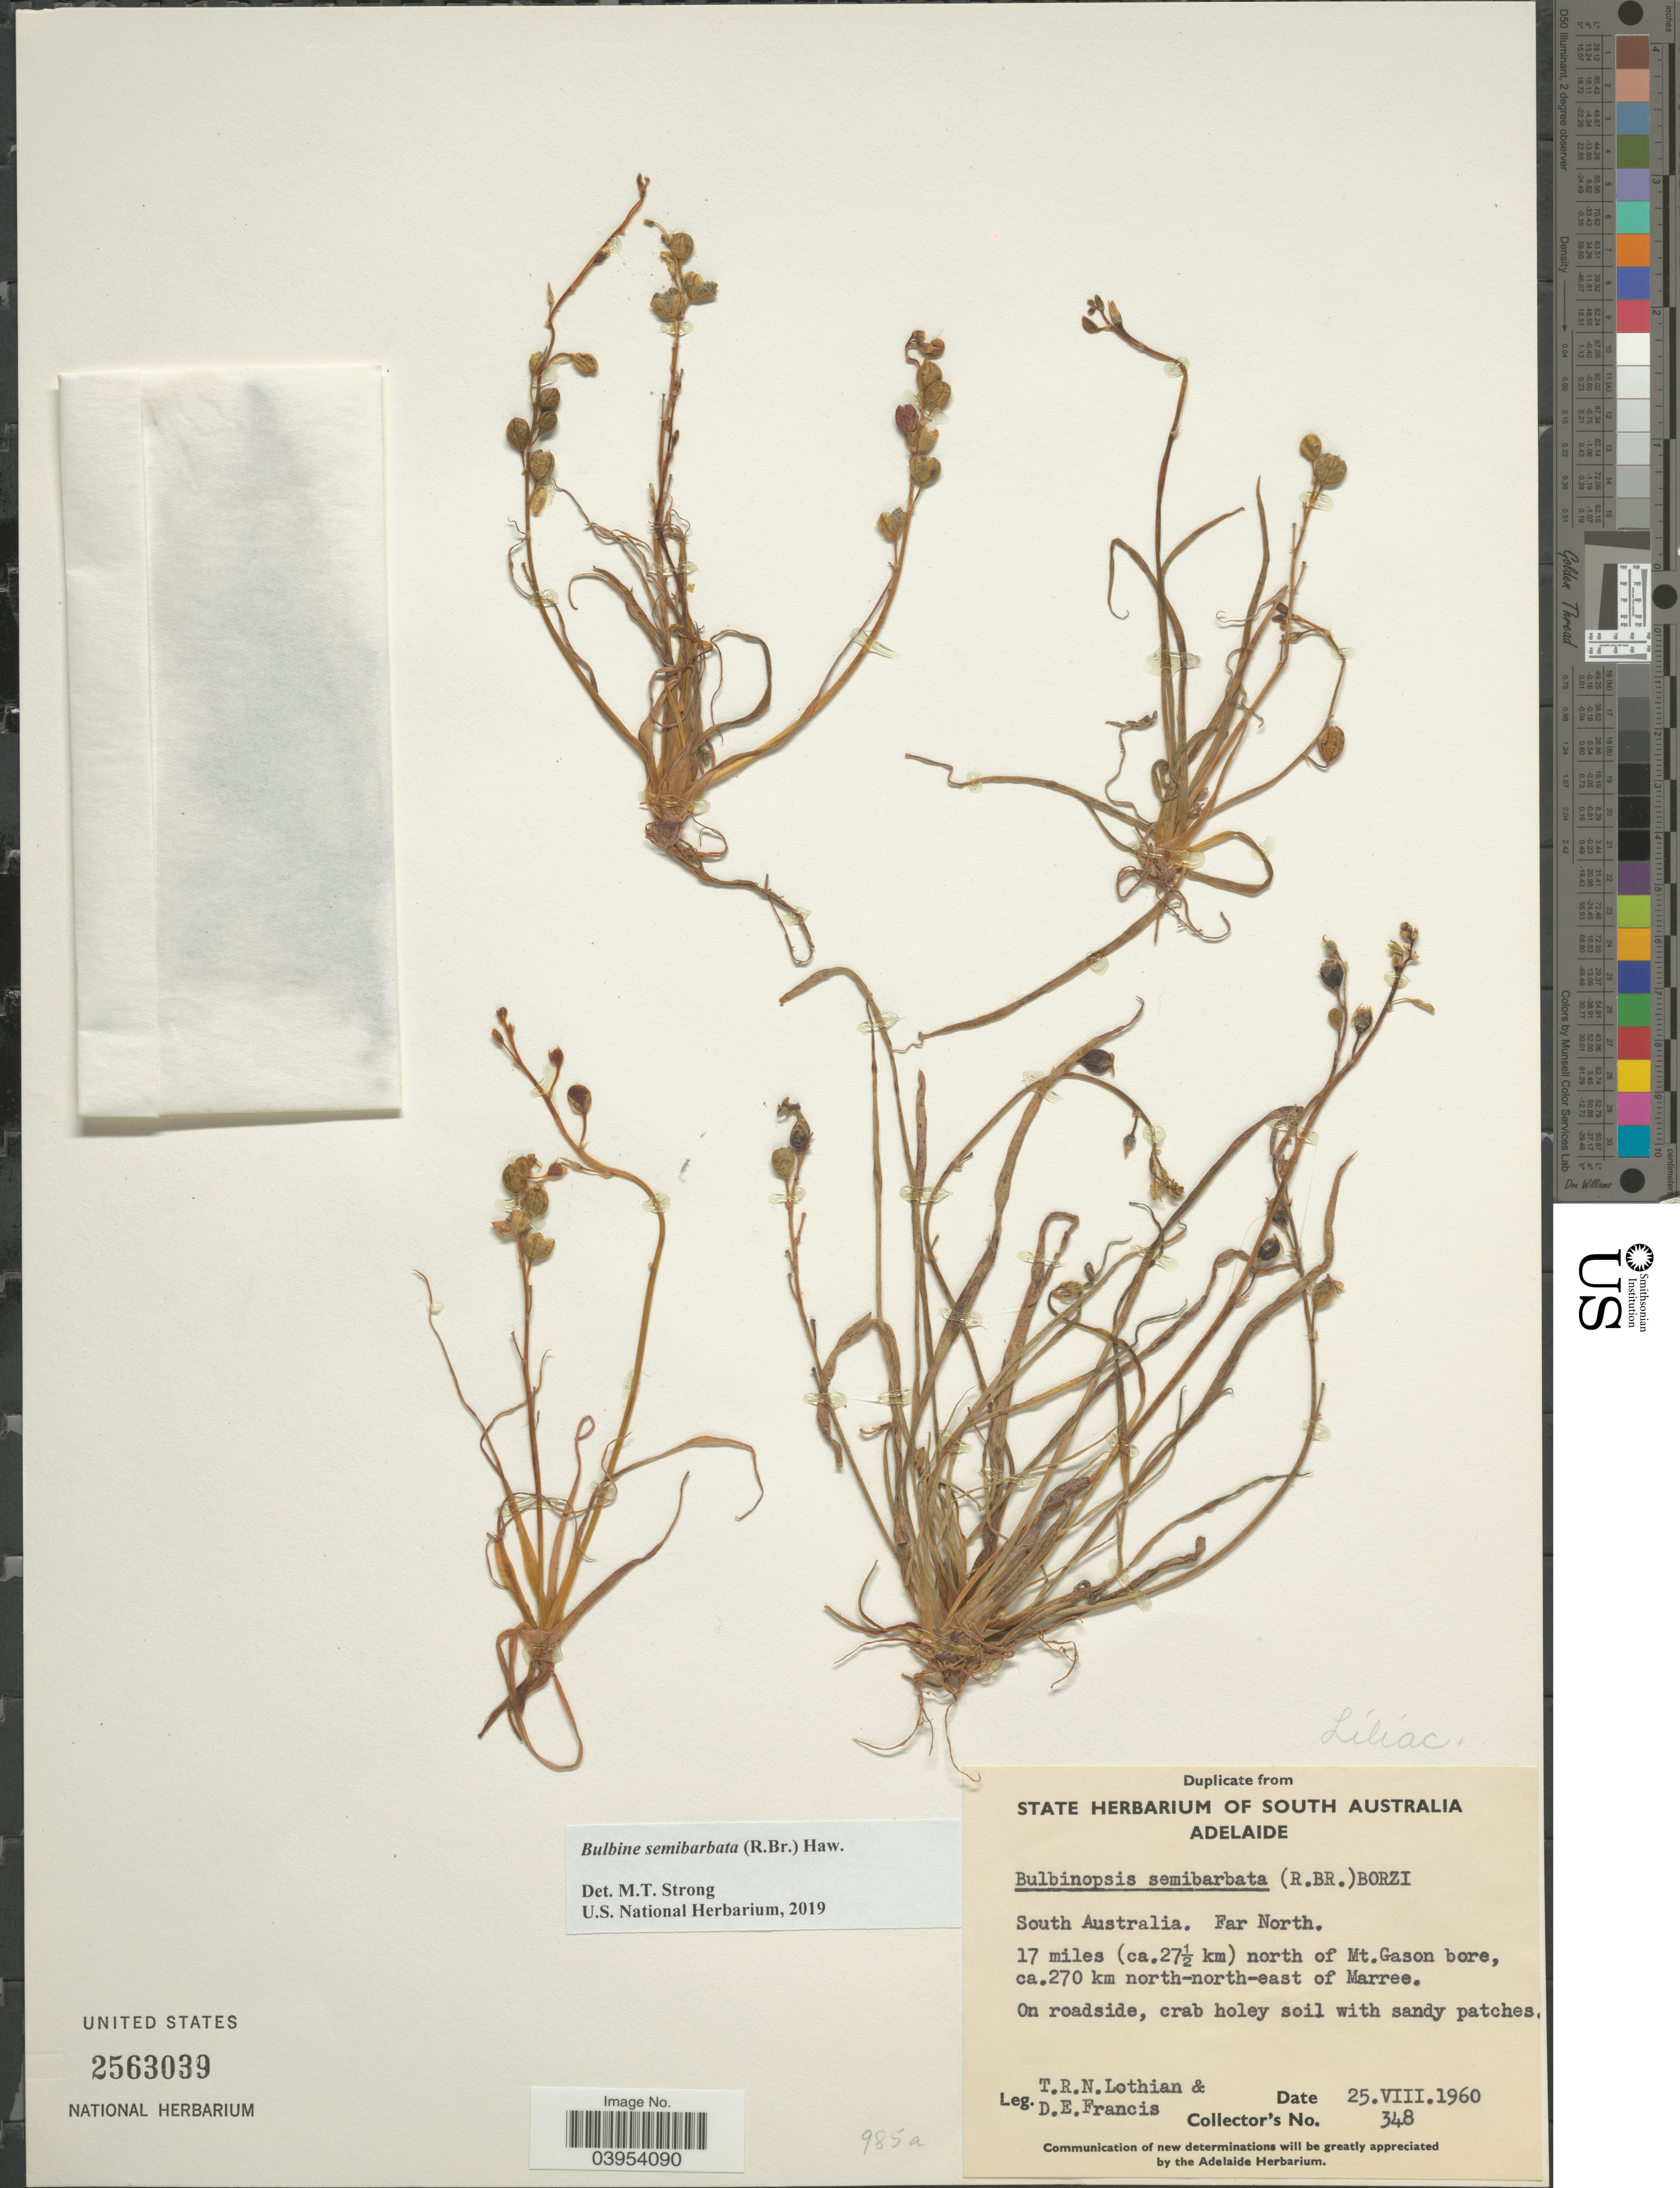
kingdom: Plantae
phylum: Tracheophyta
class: Liliopsida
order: Asparagales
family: Asphodelaceae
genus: Bulbine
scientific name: Bulbine semibarbata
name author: (R. Br.) Haw.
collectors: T. Lothian & D. Francis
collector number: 348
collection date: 1960-08-25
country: Australia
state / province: South Australia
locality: Far North. 17 miles (ca.27½ km) north of Mt. Gason bore, ca.270 km north-north-east of Marree.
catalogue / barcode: US 2563039